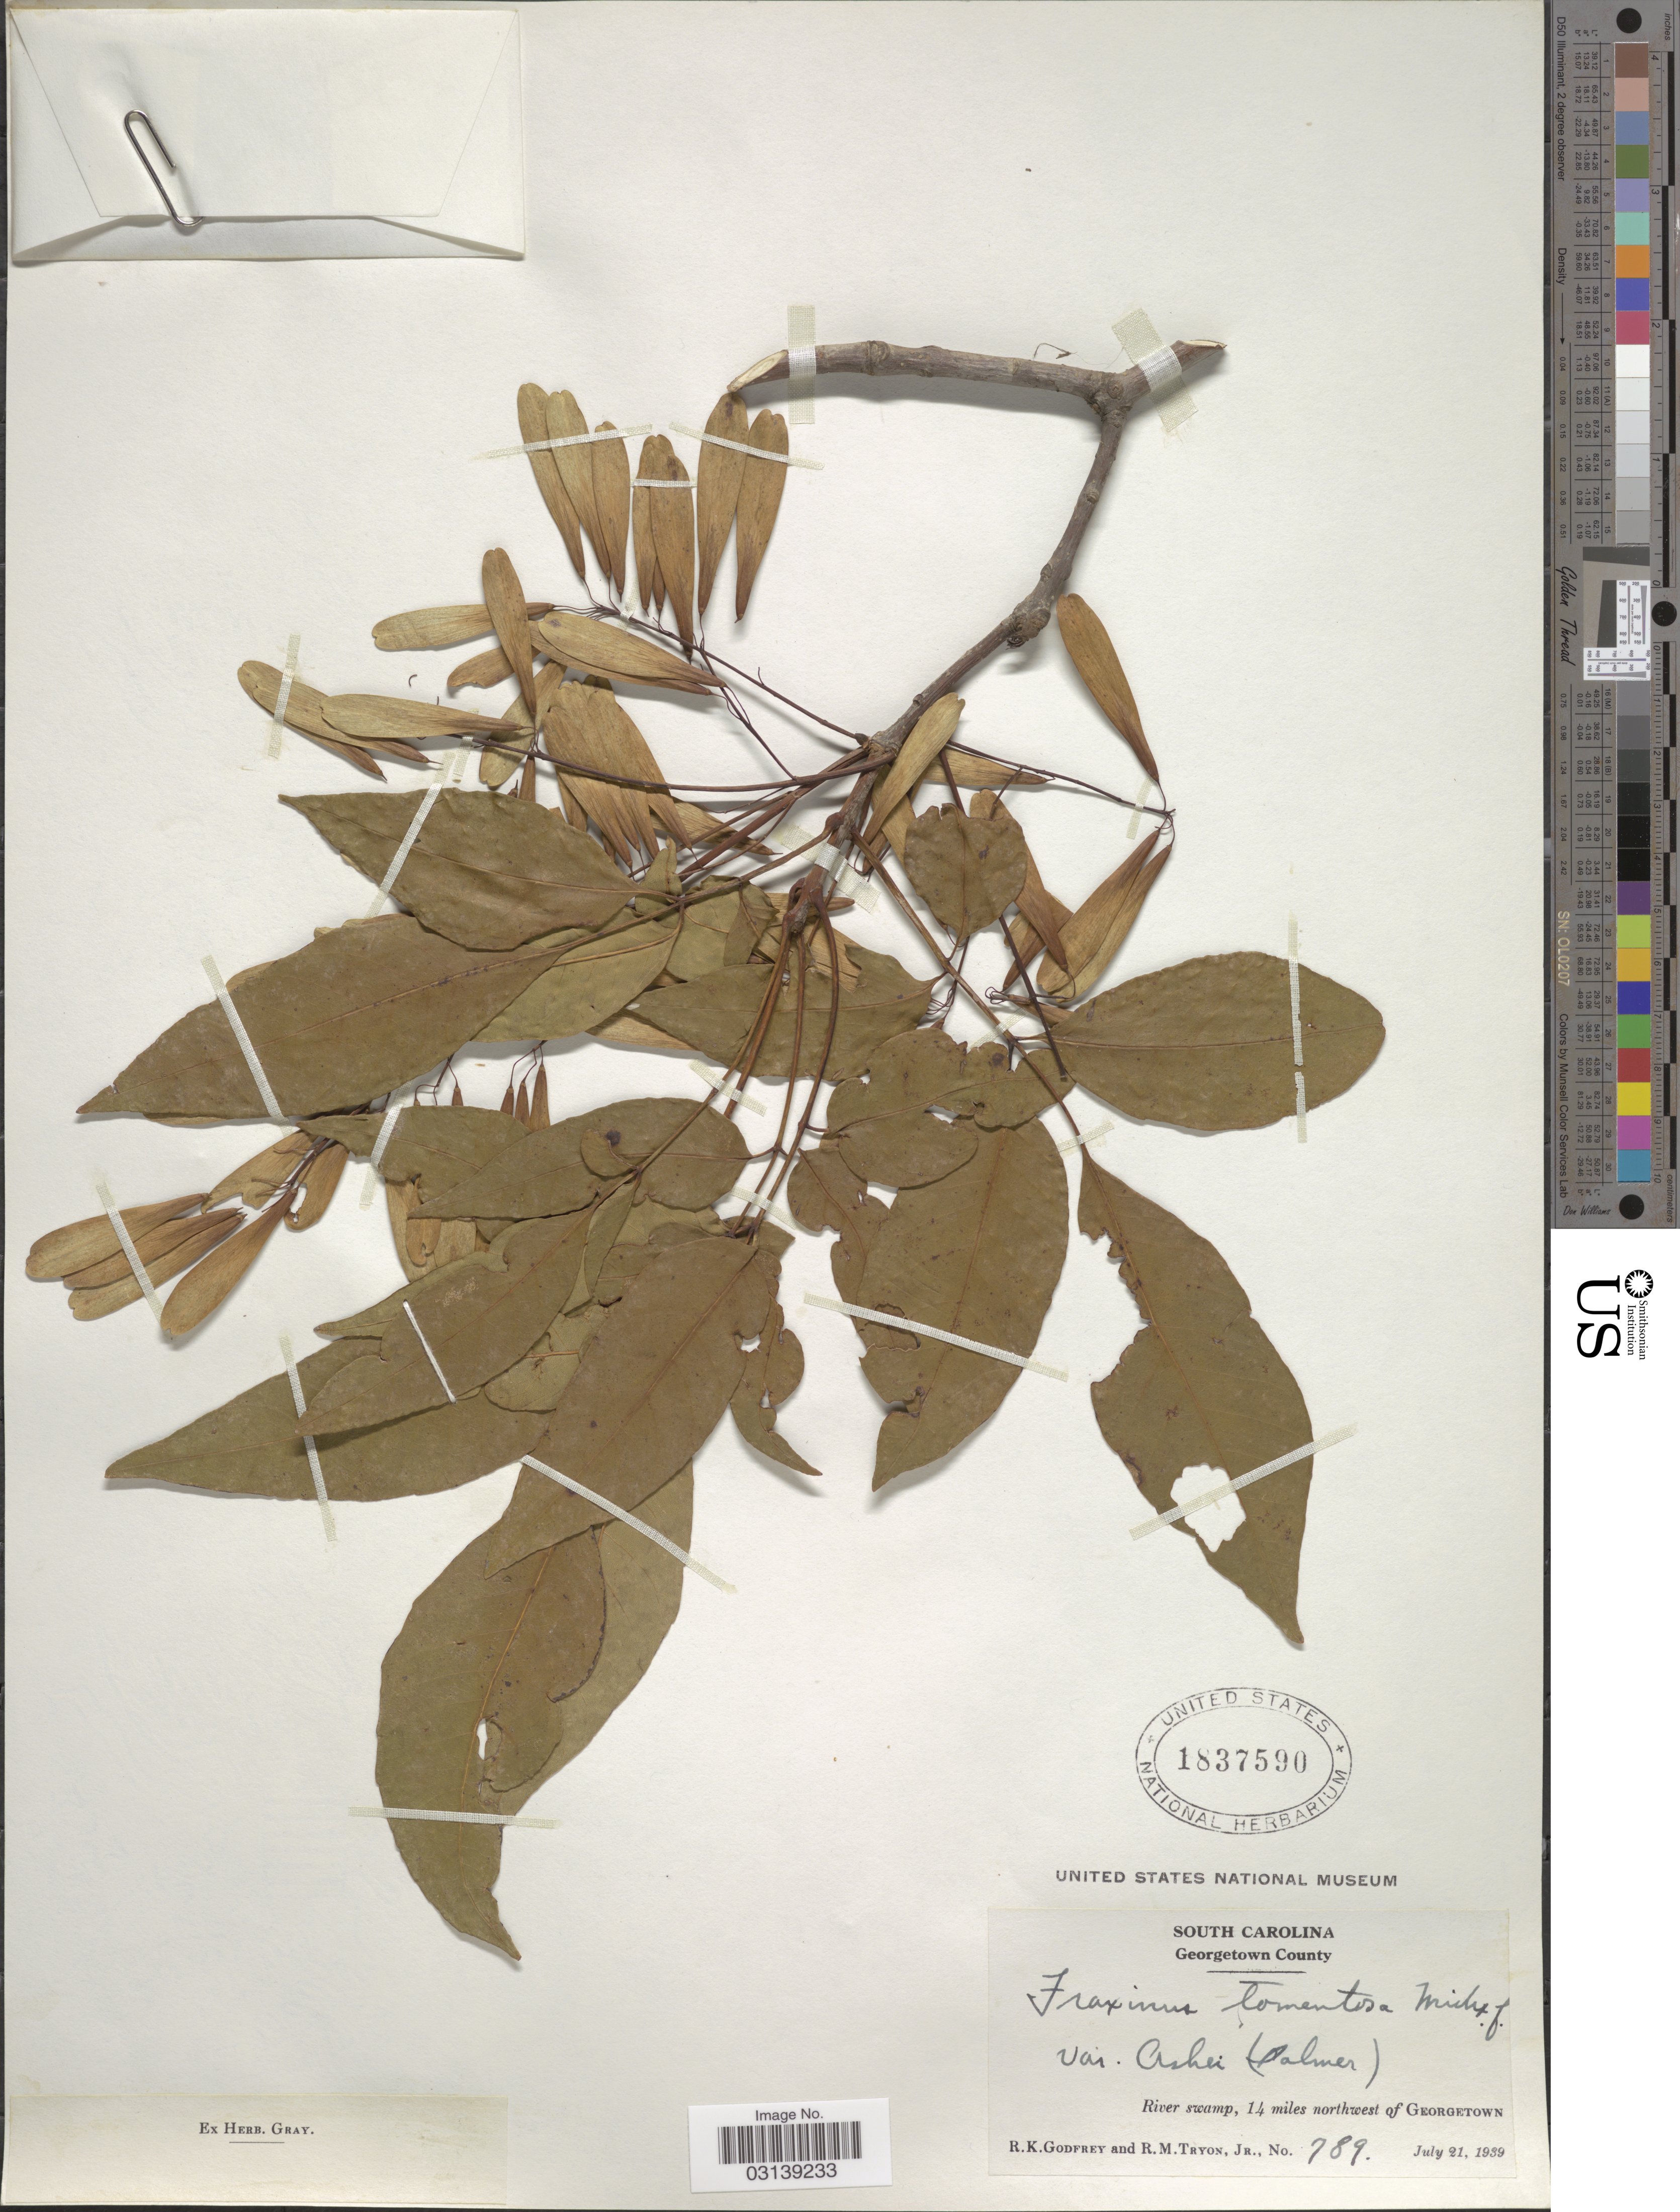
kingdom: Plantae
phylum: Tracheophyta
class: Magnoliopsida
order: Lamiales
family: Oleaceae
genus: Fraxinus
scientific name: Fraxinus pennsylvanica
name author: Marshall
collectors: R. K. Godfrey & R. Tryon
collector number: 789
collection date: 1939-07-21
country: United States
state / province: South Carolina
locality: Georgetown County, River swamp, 14 miles northwest of Georgetown.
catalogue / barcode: US 1837590